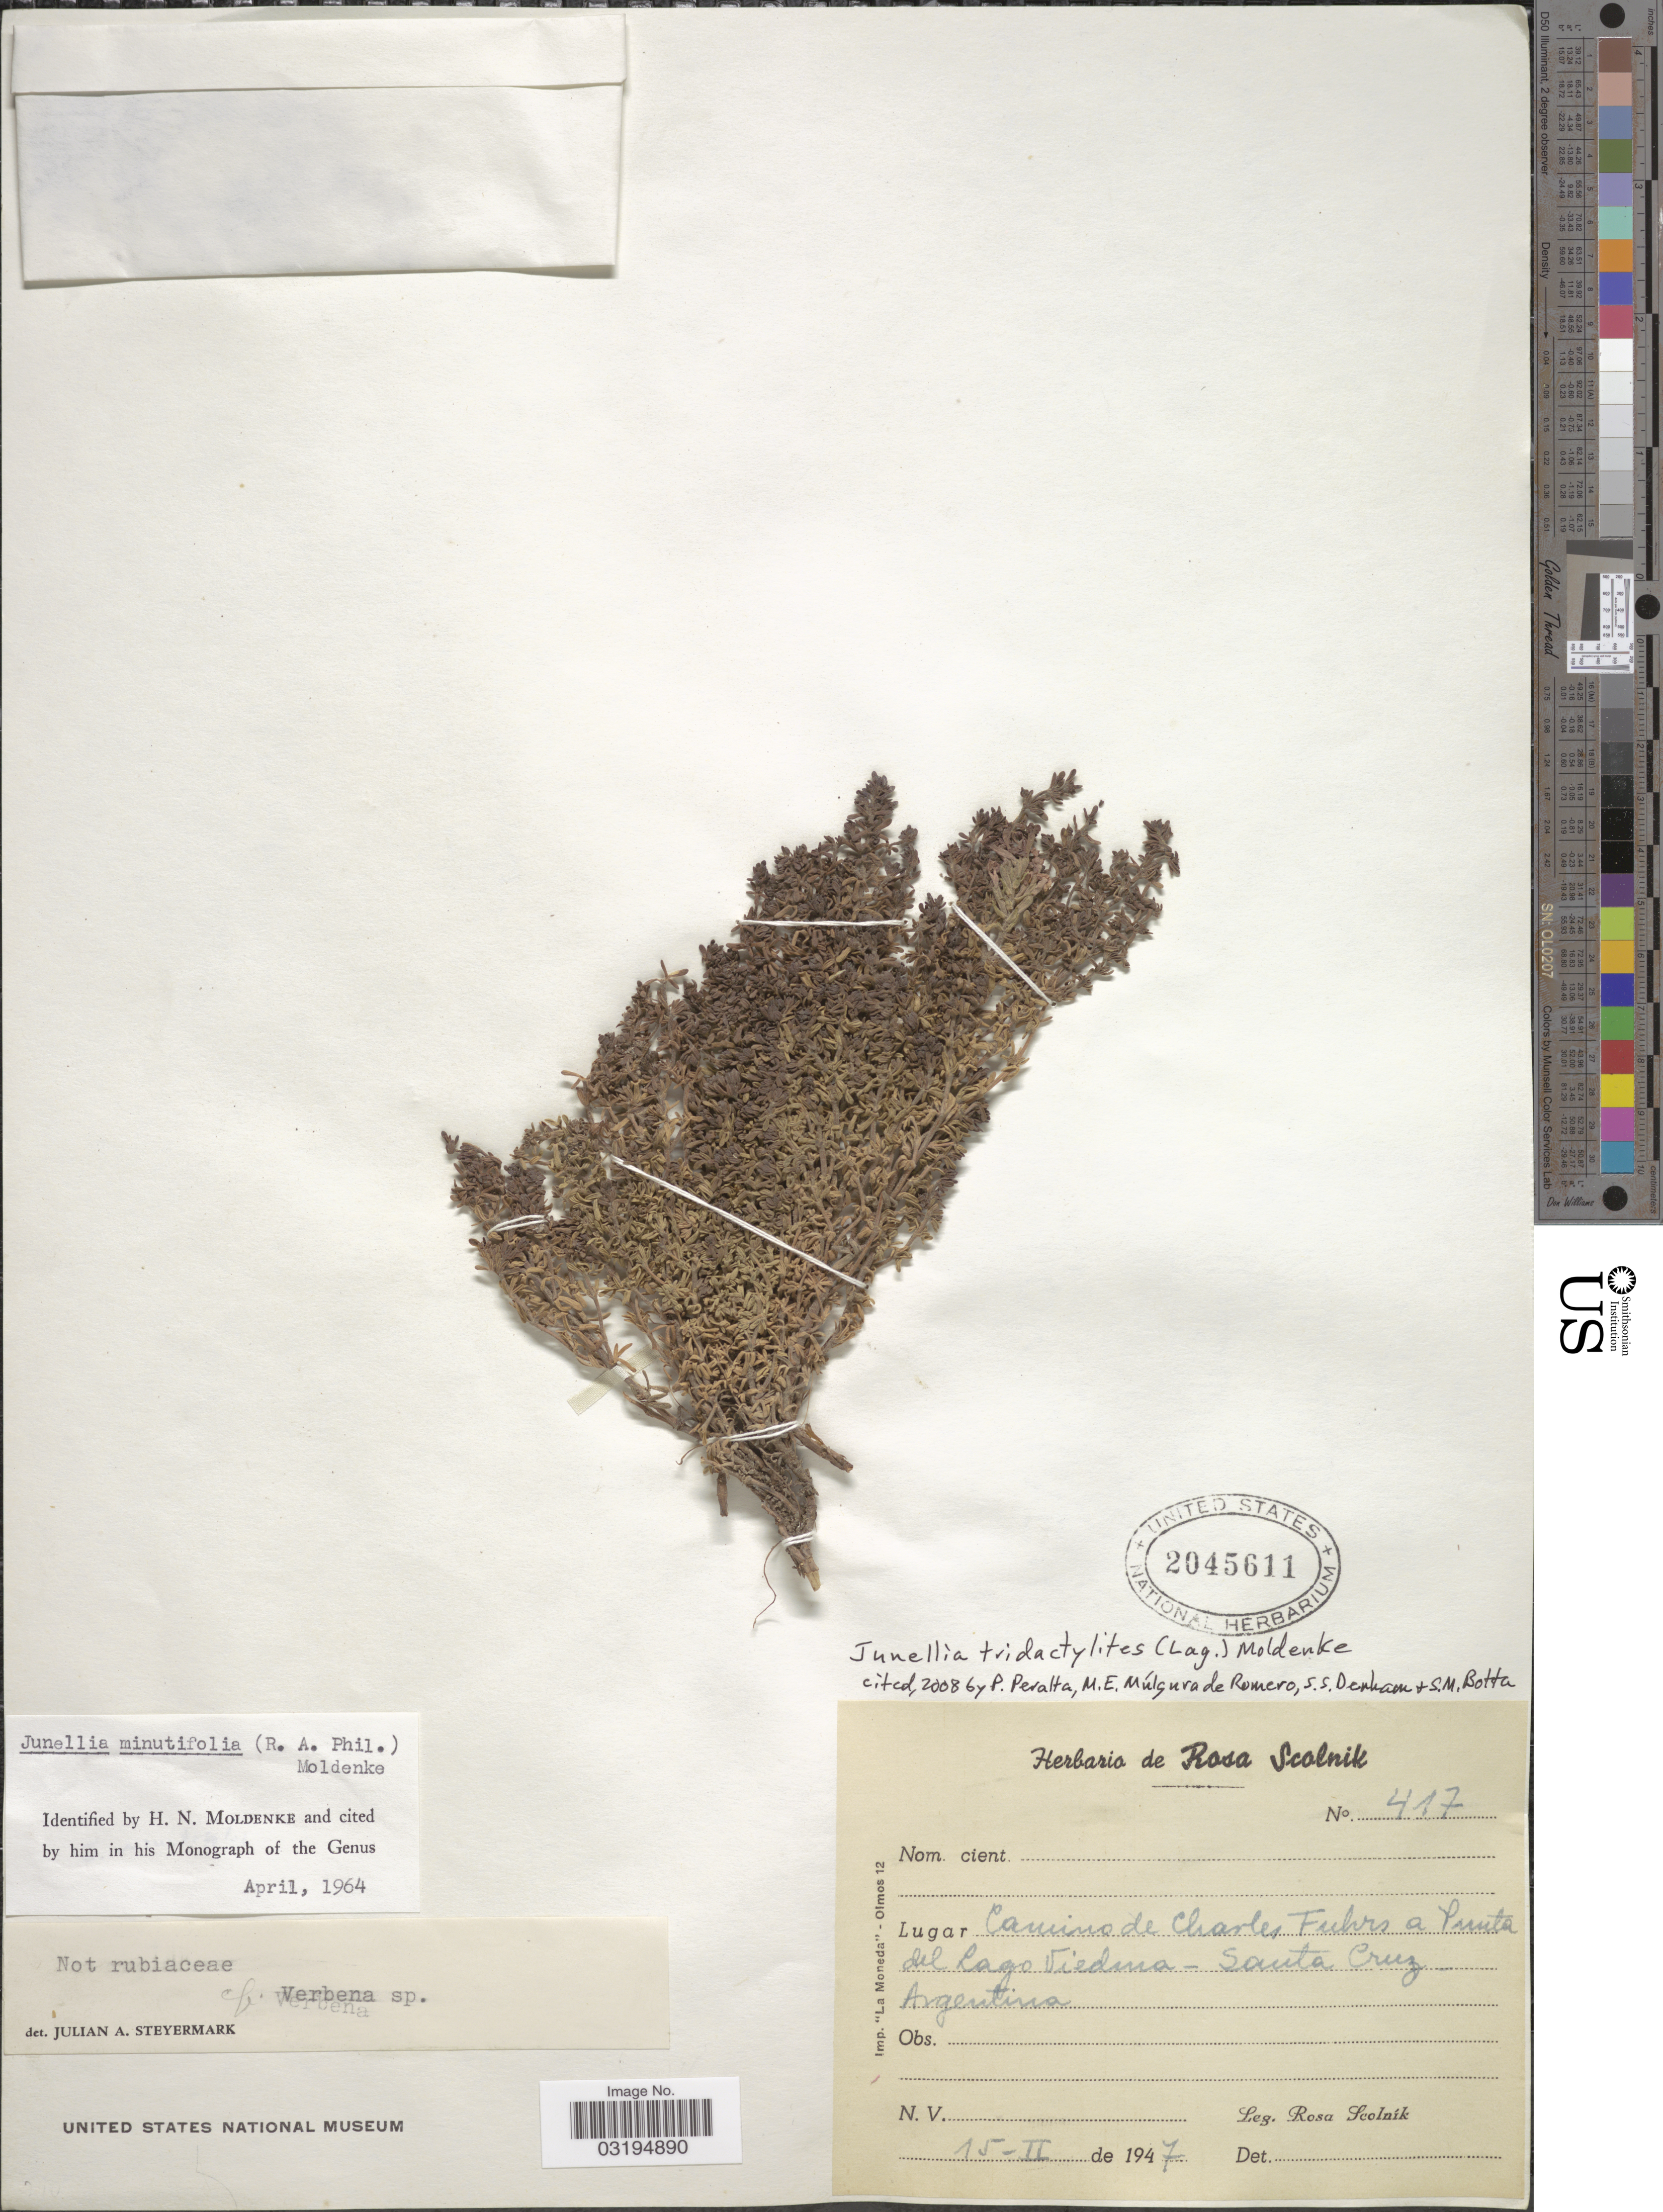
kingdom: Plantae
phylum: Tracheophyta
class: Magnoliopsida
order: Lamiales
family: Verbenaceae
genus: Junellia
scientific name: Junellia tridactylites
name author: (Lag.) Moldenke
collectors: R. Scolnik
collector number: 417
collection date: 1947-02-15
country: Argentina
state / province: Santa Cruz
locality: Camino de Charles Fuhrs [interpreted] a Punta del Lago Viedma - Santa Cruz.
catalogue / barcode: US 2045611